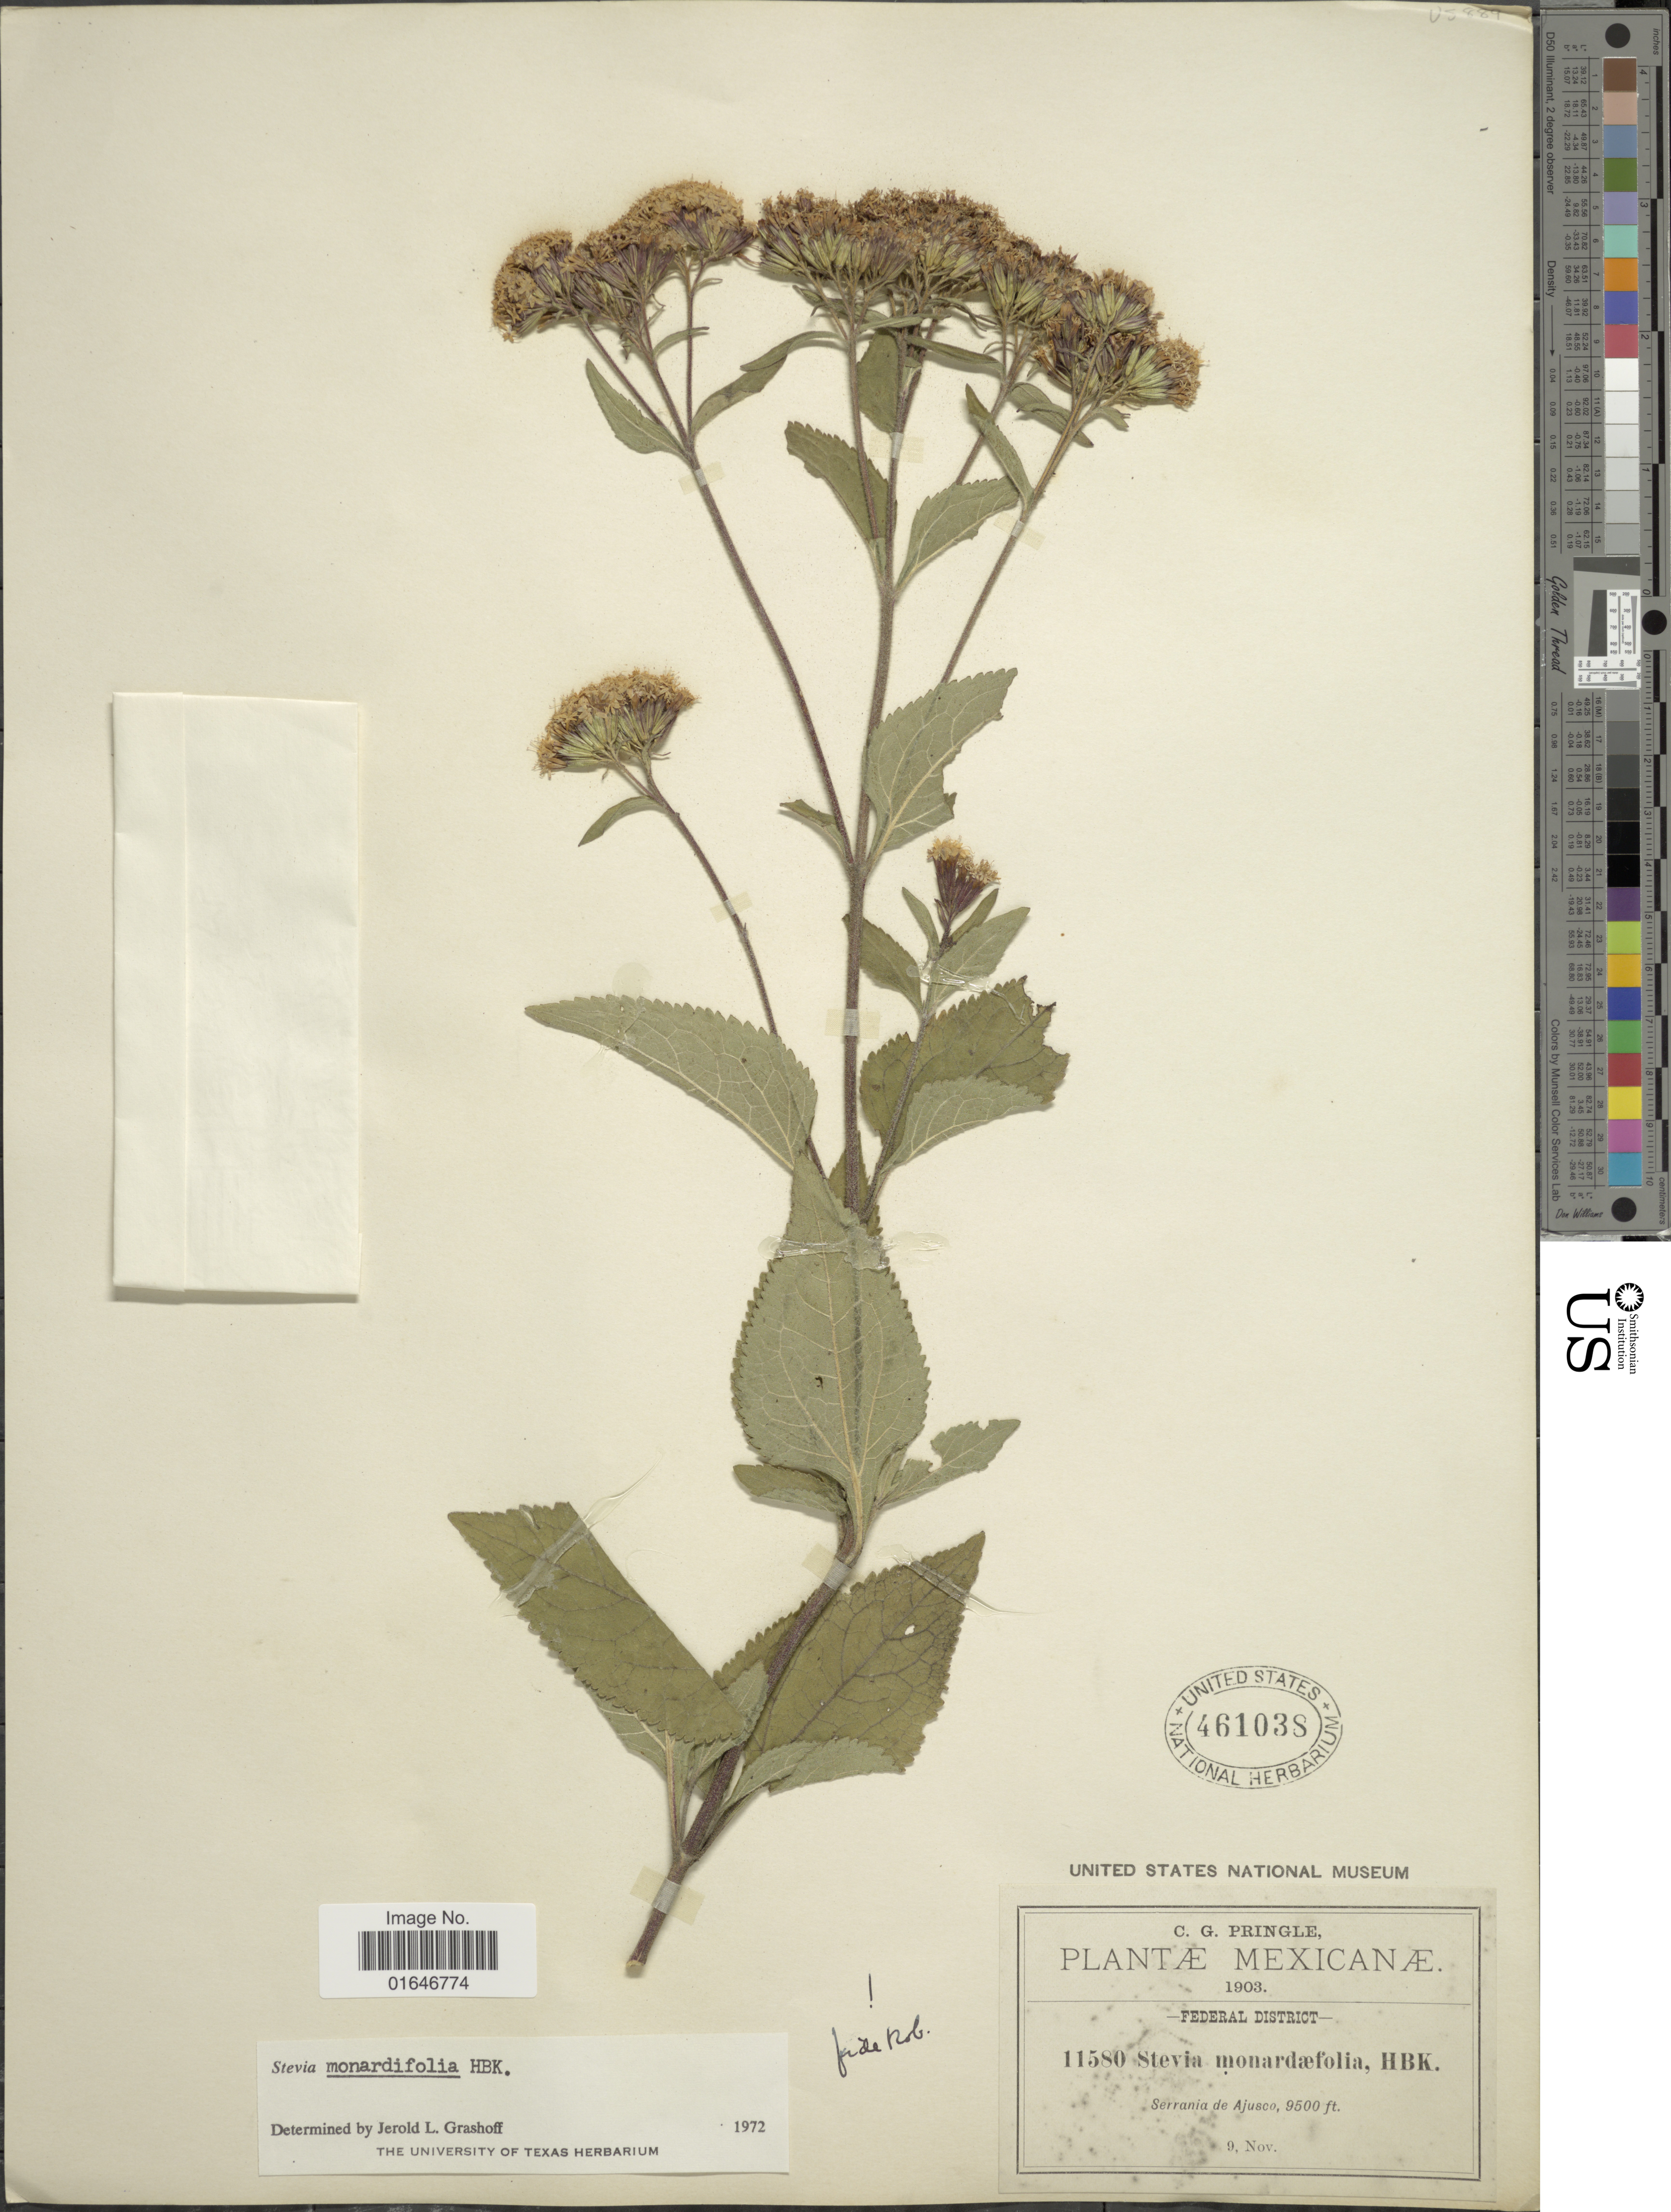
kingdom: Plantae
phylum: Tracheophyta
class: Magnoliopsida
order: Asterales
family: Asteraceae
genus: Stevia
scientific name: Stevia monardifolia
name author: Kunth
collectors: C. G. Pringle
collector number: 11580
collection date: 1903-11-09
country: Mexico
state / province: Distrito Federal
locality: Serrania de Adjusco.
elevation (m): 2896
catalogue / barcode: US 461038